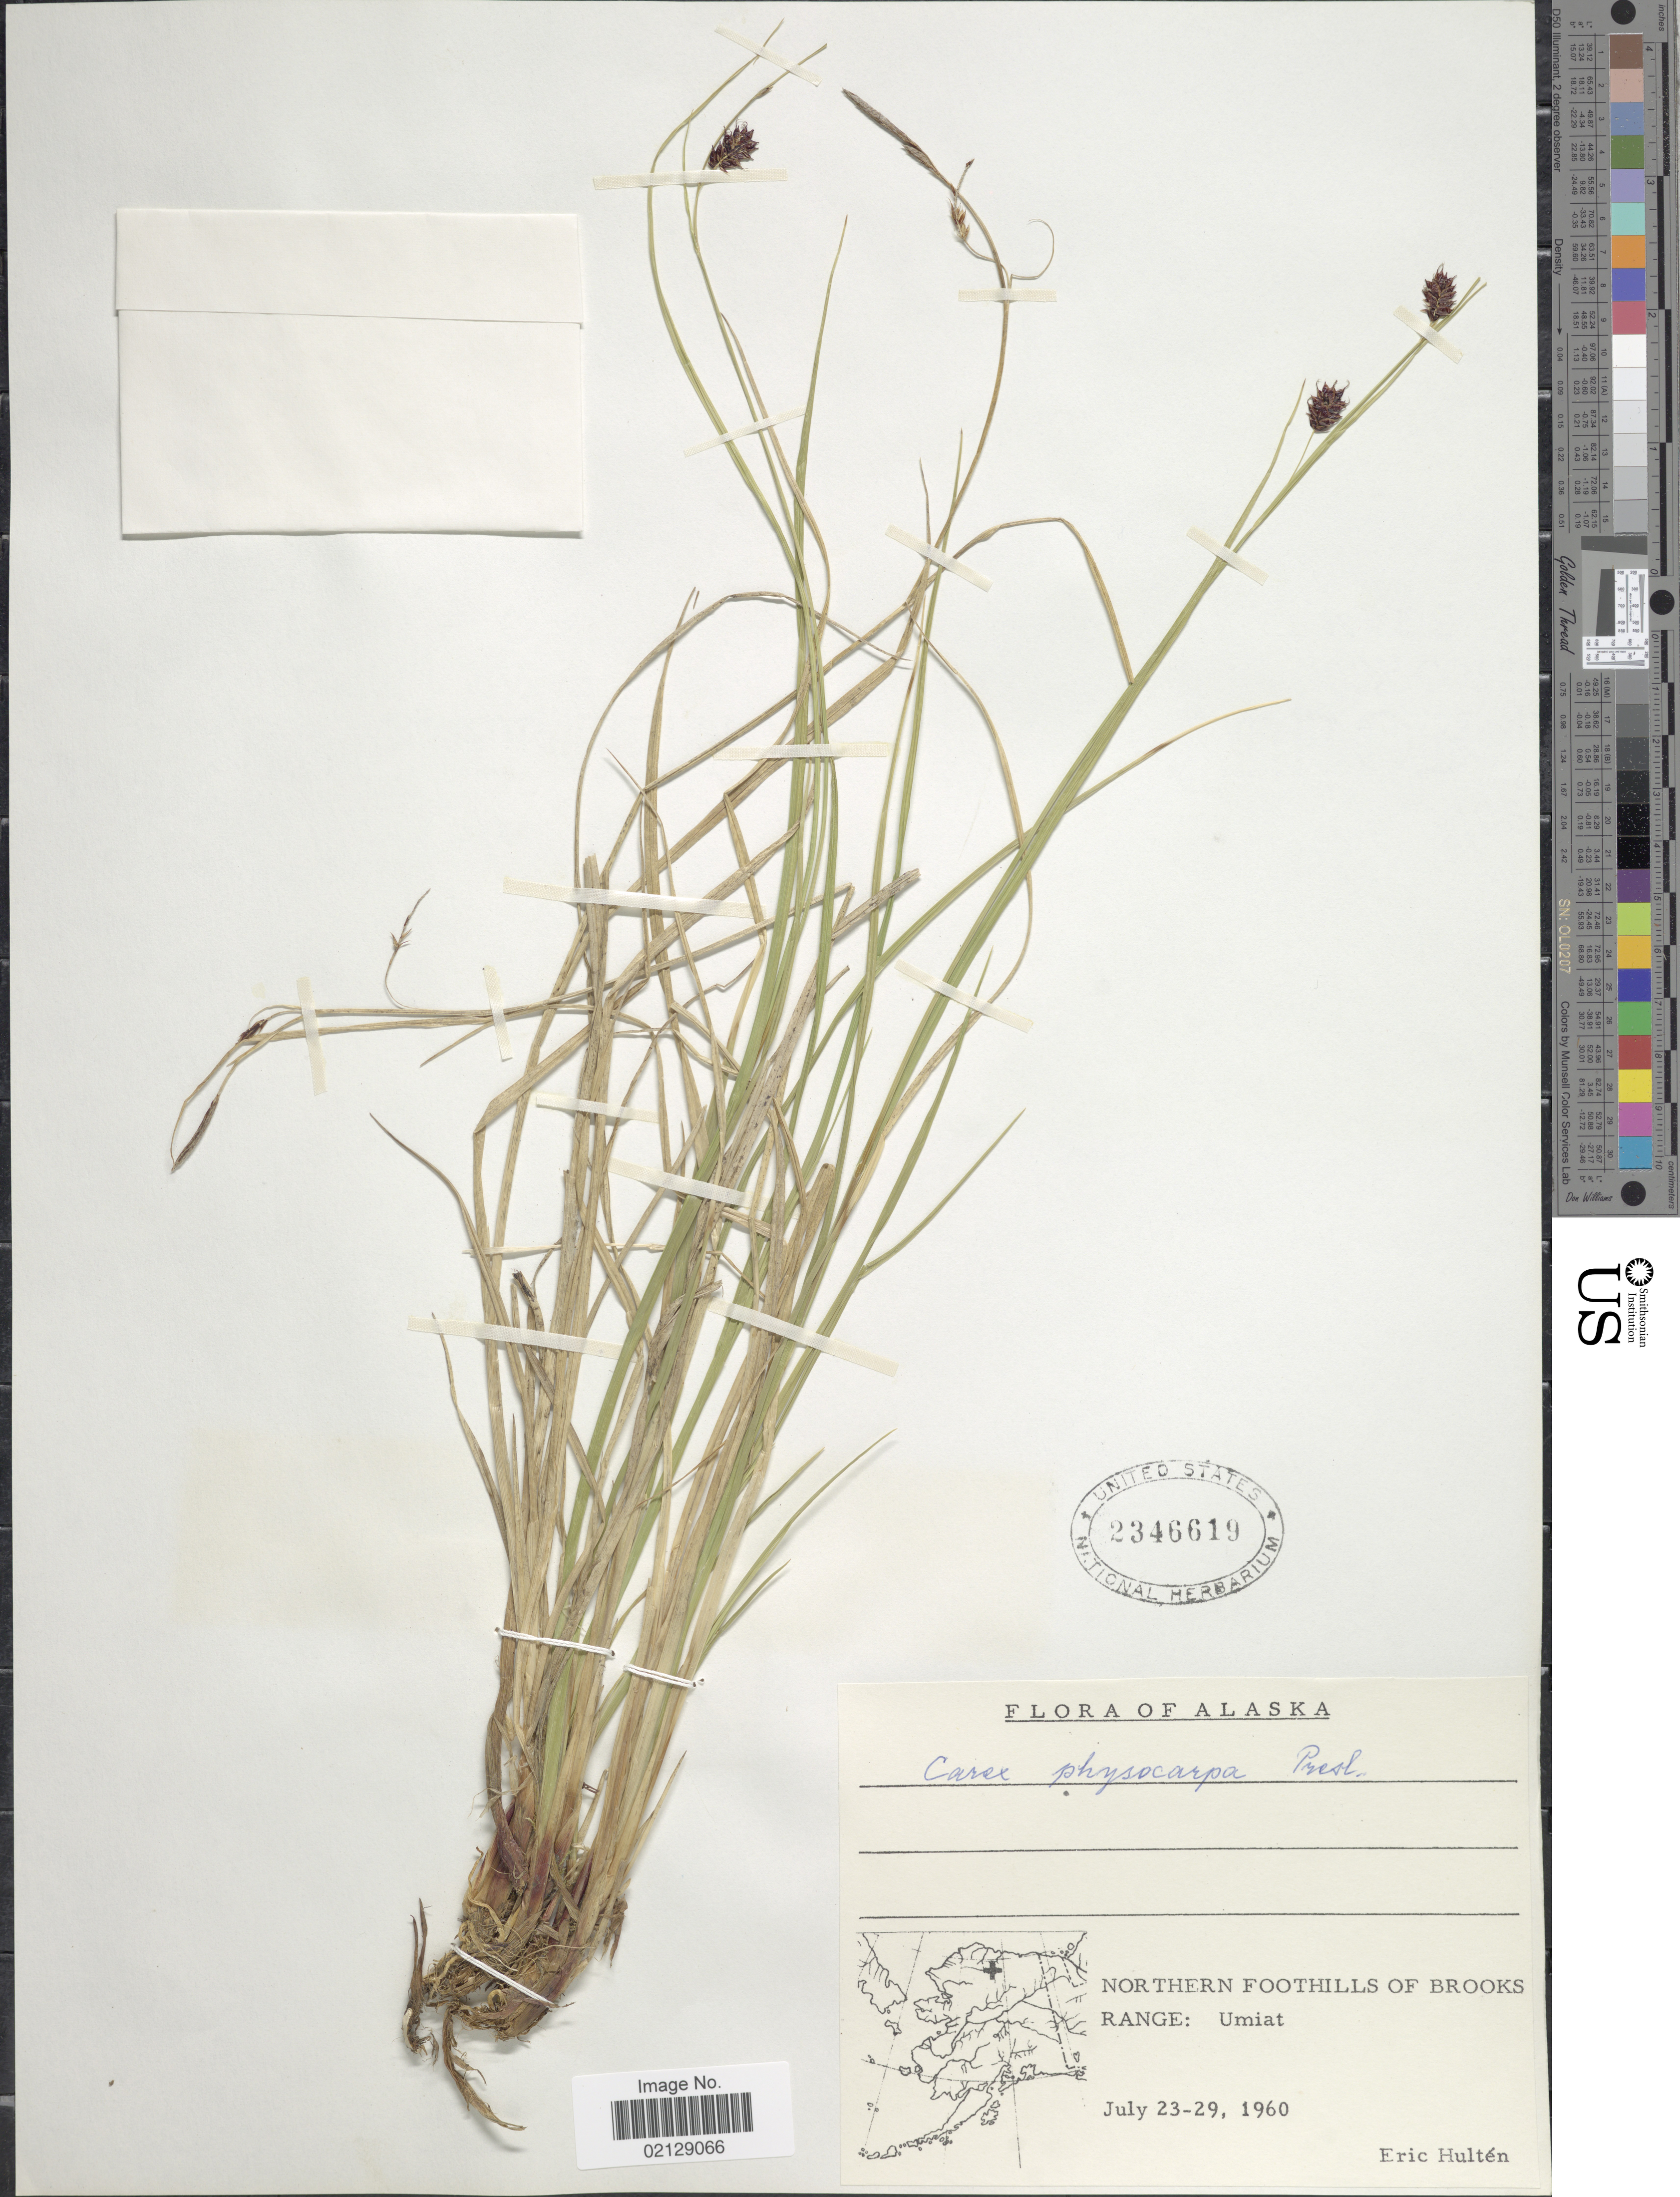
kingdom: Plantae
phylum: Tracheophyta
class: Liliopsida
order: Poales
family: Cyperaceae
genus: Carex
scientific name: Carex saxatilis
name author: L.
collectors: E. G. Hultén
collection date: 1960-07-23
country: United States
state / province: Alaska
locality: Northern Foothills of Brooks Range, Umiat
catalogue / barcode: US 2346619